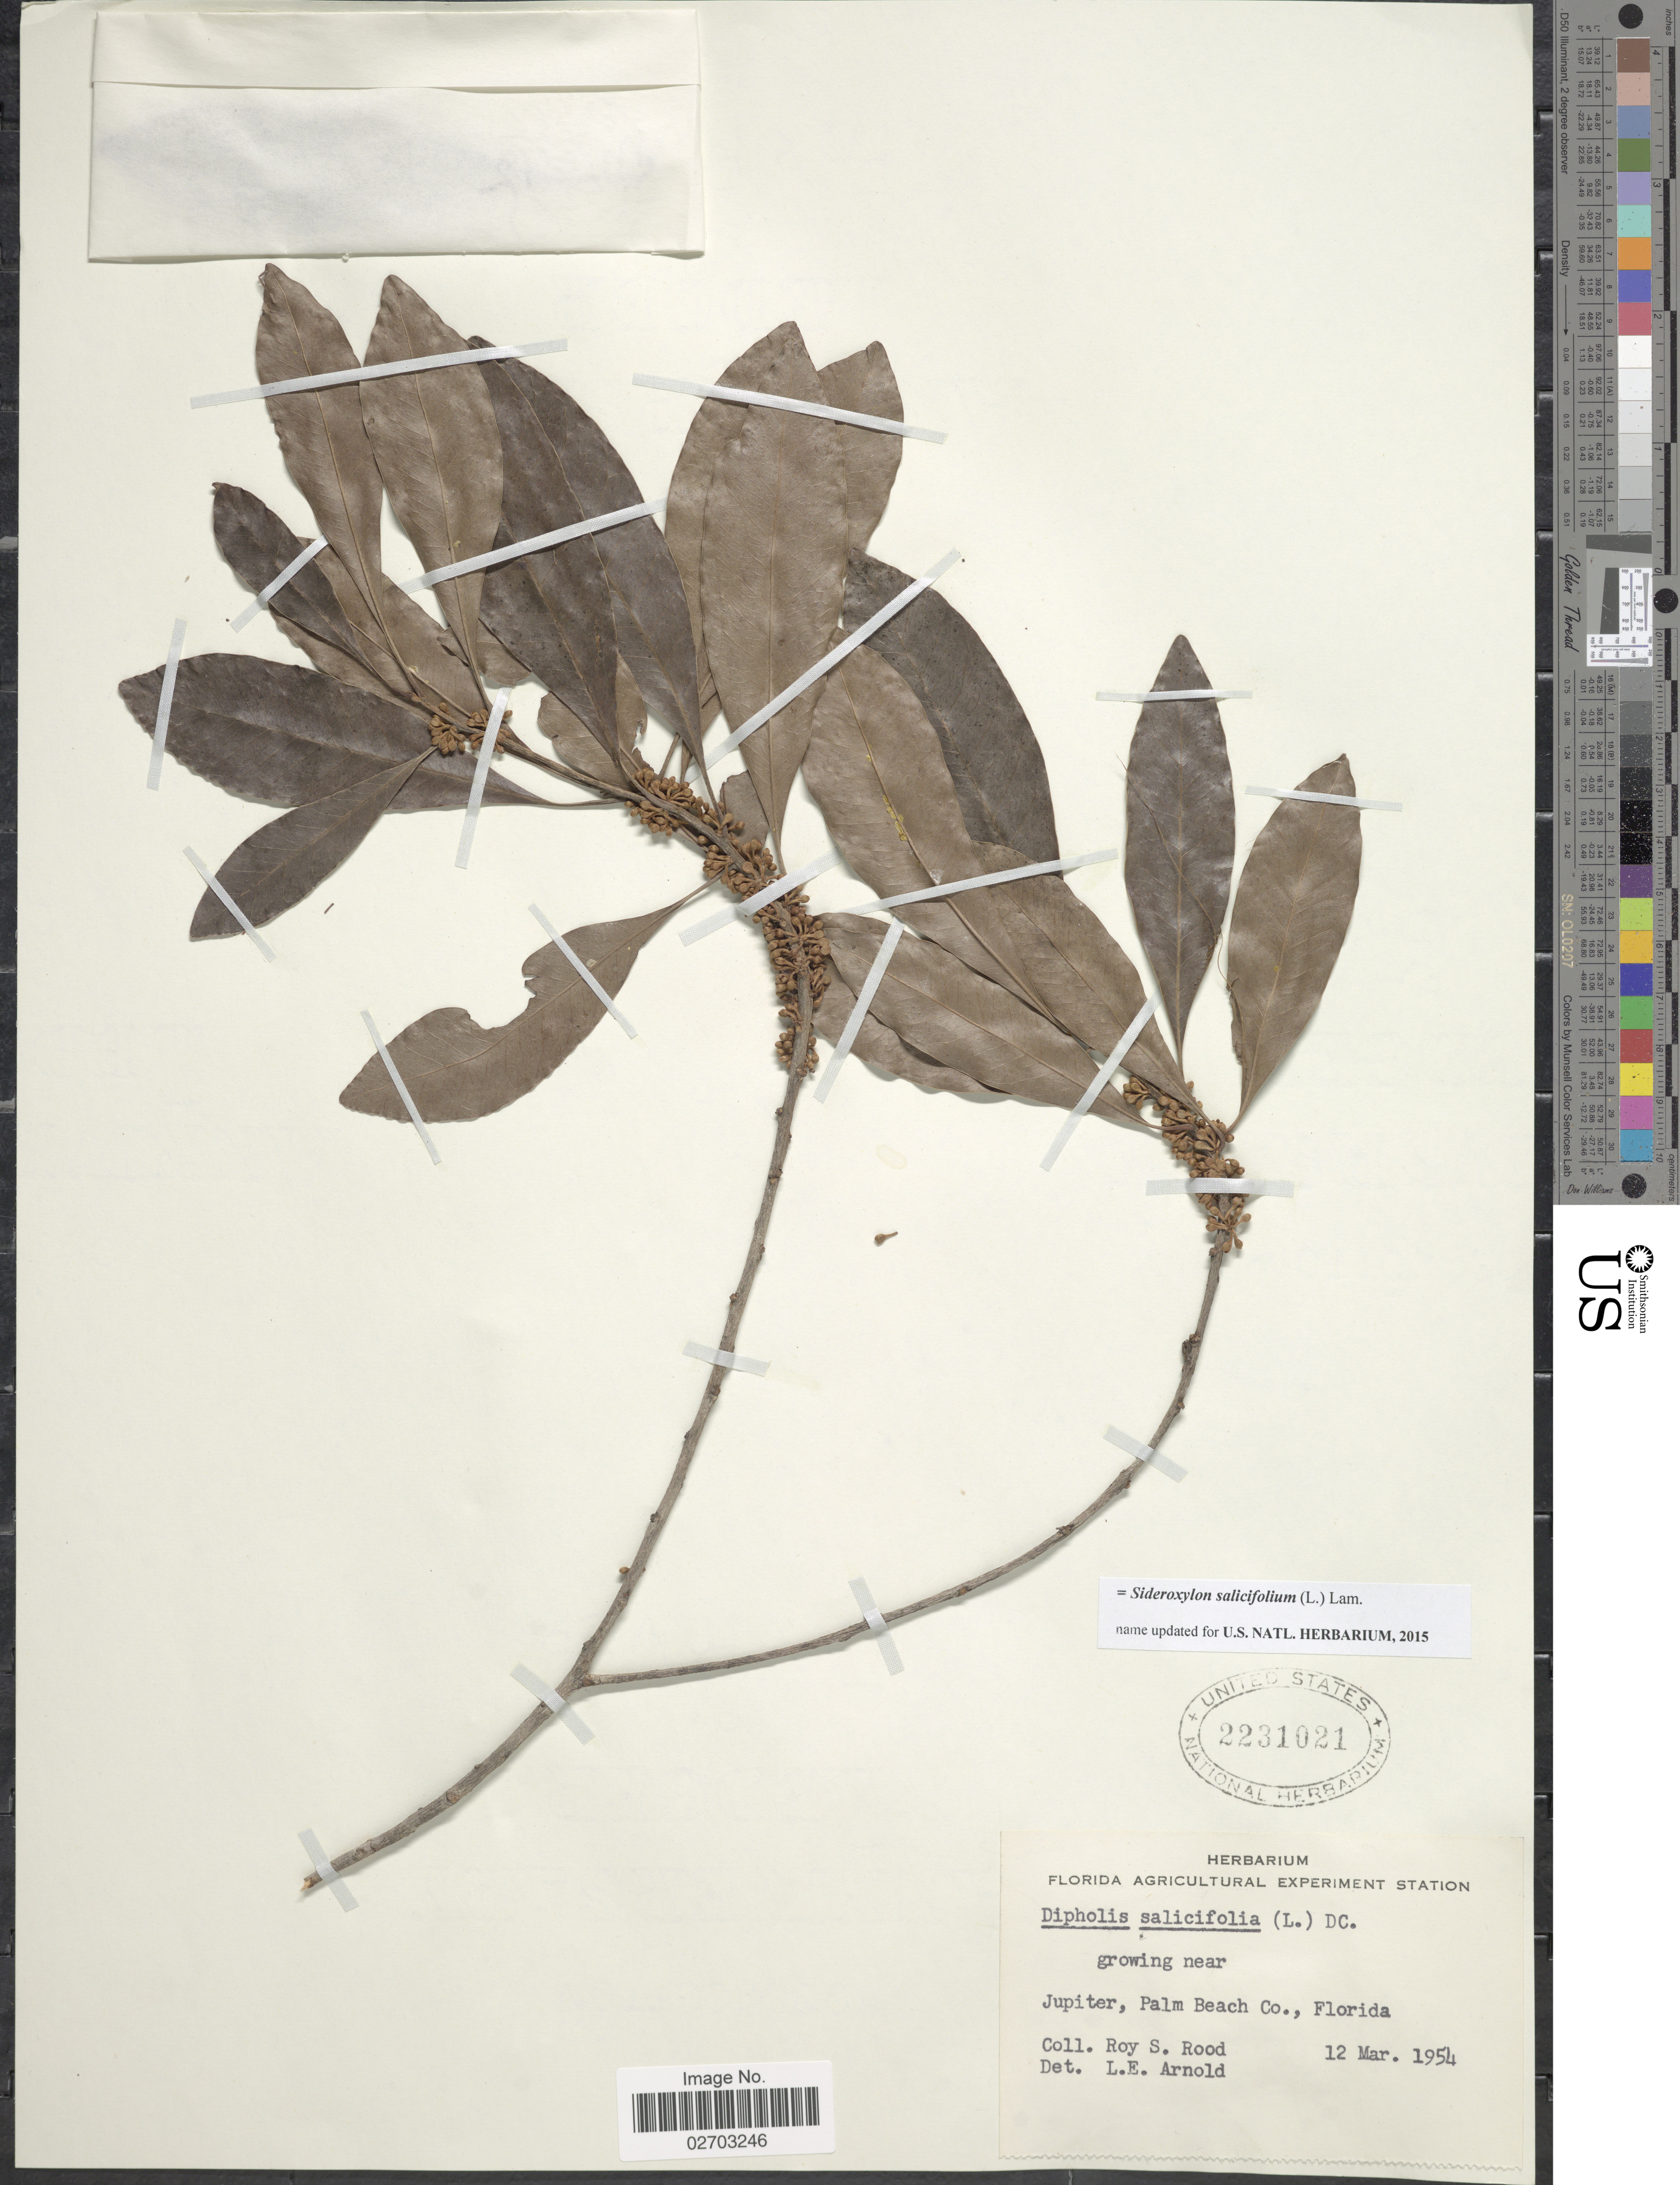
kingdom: Plantae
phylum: Tracheophyta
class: Magnoliopsida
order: Ericales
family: Sapotaceae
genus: Sideroxylon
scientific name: Sideroxylon salicifolium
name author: (L.) Lam.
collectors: R. Rood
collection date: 1954-03-12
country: United States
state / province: Florida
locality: Growing near Jupiter, Palm Beach Co.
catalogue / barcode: US 2231021